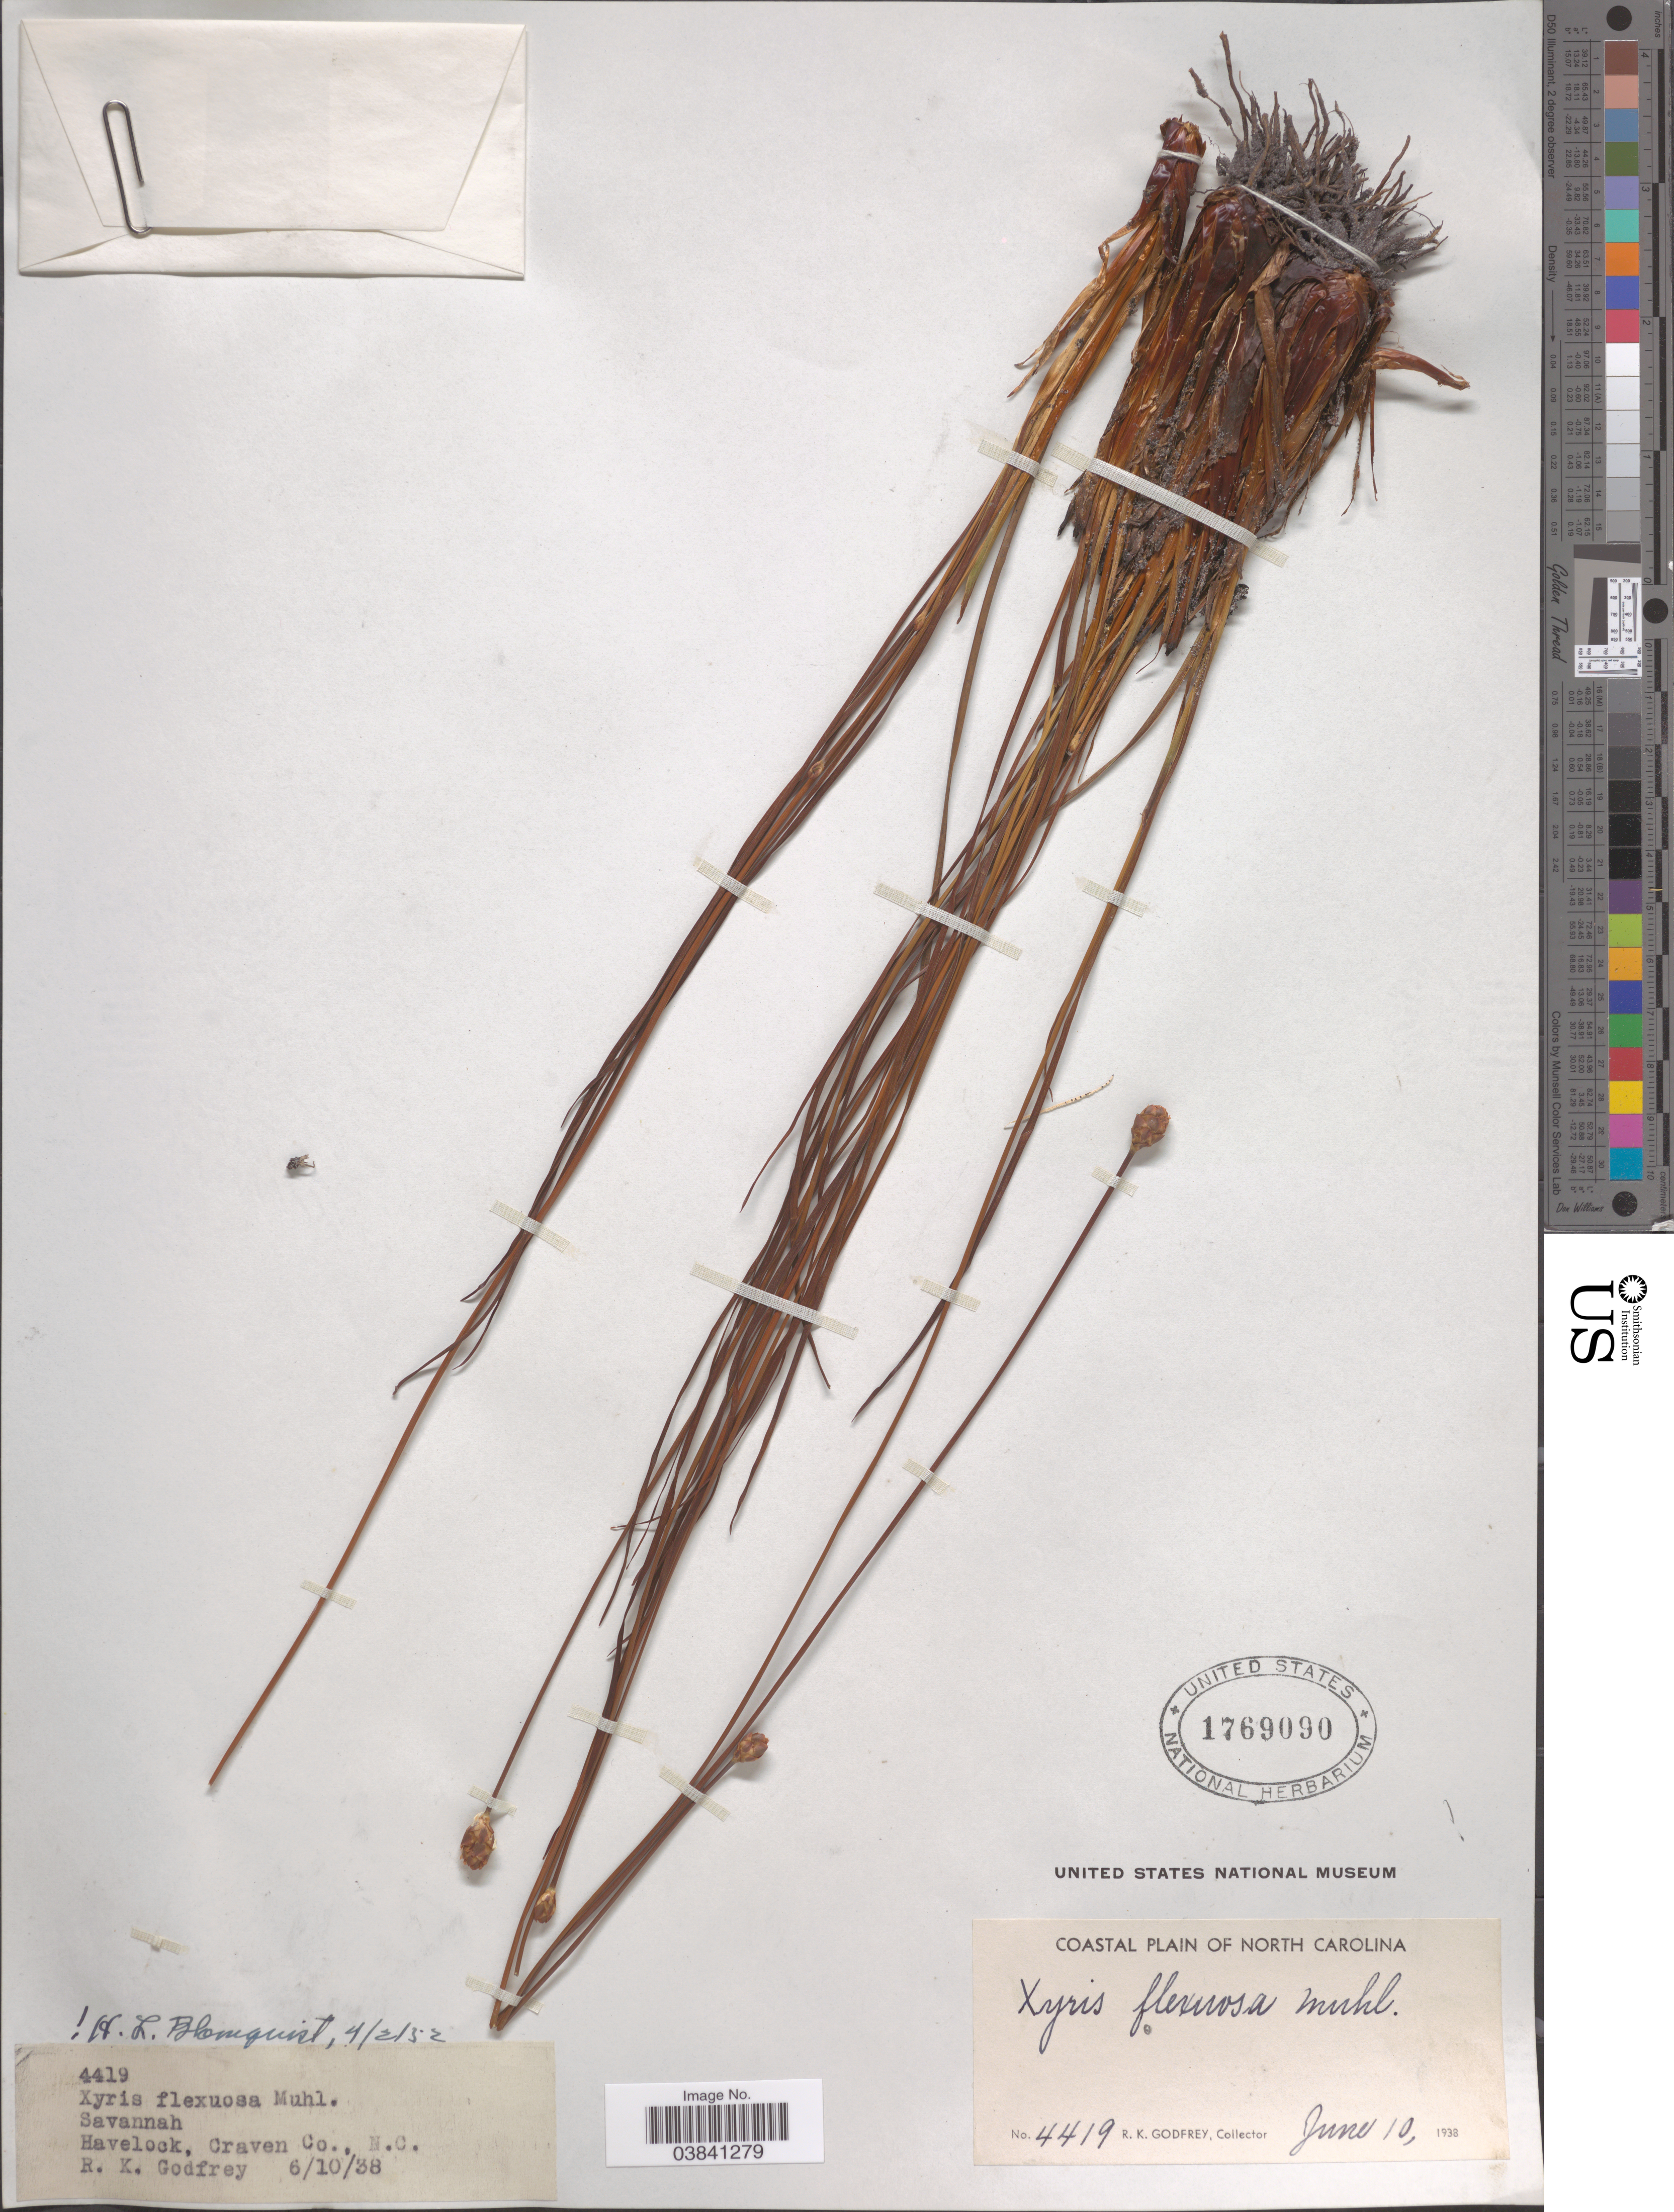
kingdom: Plantae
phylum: Tracheophyta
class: Liliopsida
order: Poales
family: Xyridaceae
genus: Xyris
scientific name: Xyris caroliniana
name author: Walter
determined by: Strong, Mark T., (BOT), Smithsonian Institution - National Museum of Natural History (UNITED STATES)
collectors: R. K. Godfrey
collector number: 4419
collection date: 1938-06-10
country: United States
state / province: North Carolina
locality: Havelock, Craven Co. Coastal Plain of North Carolina.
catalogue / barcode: US 1769090